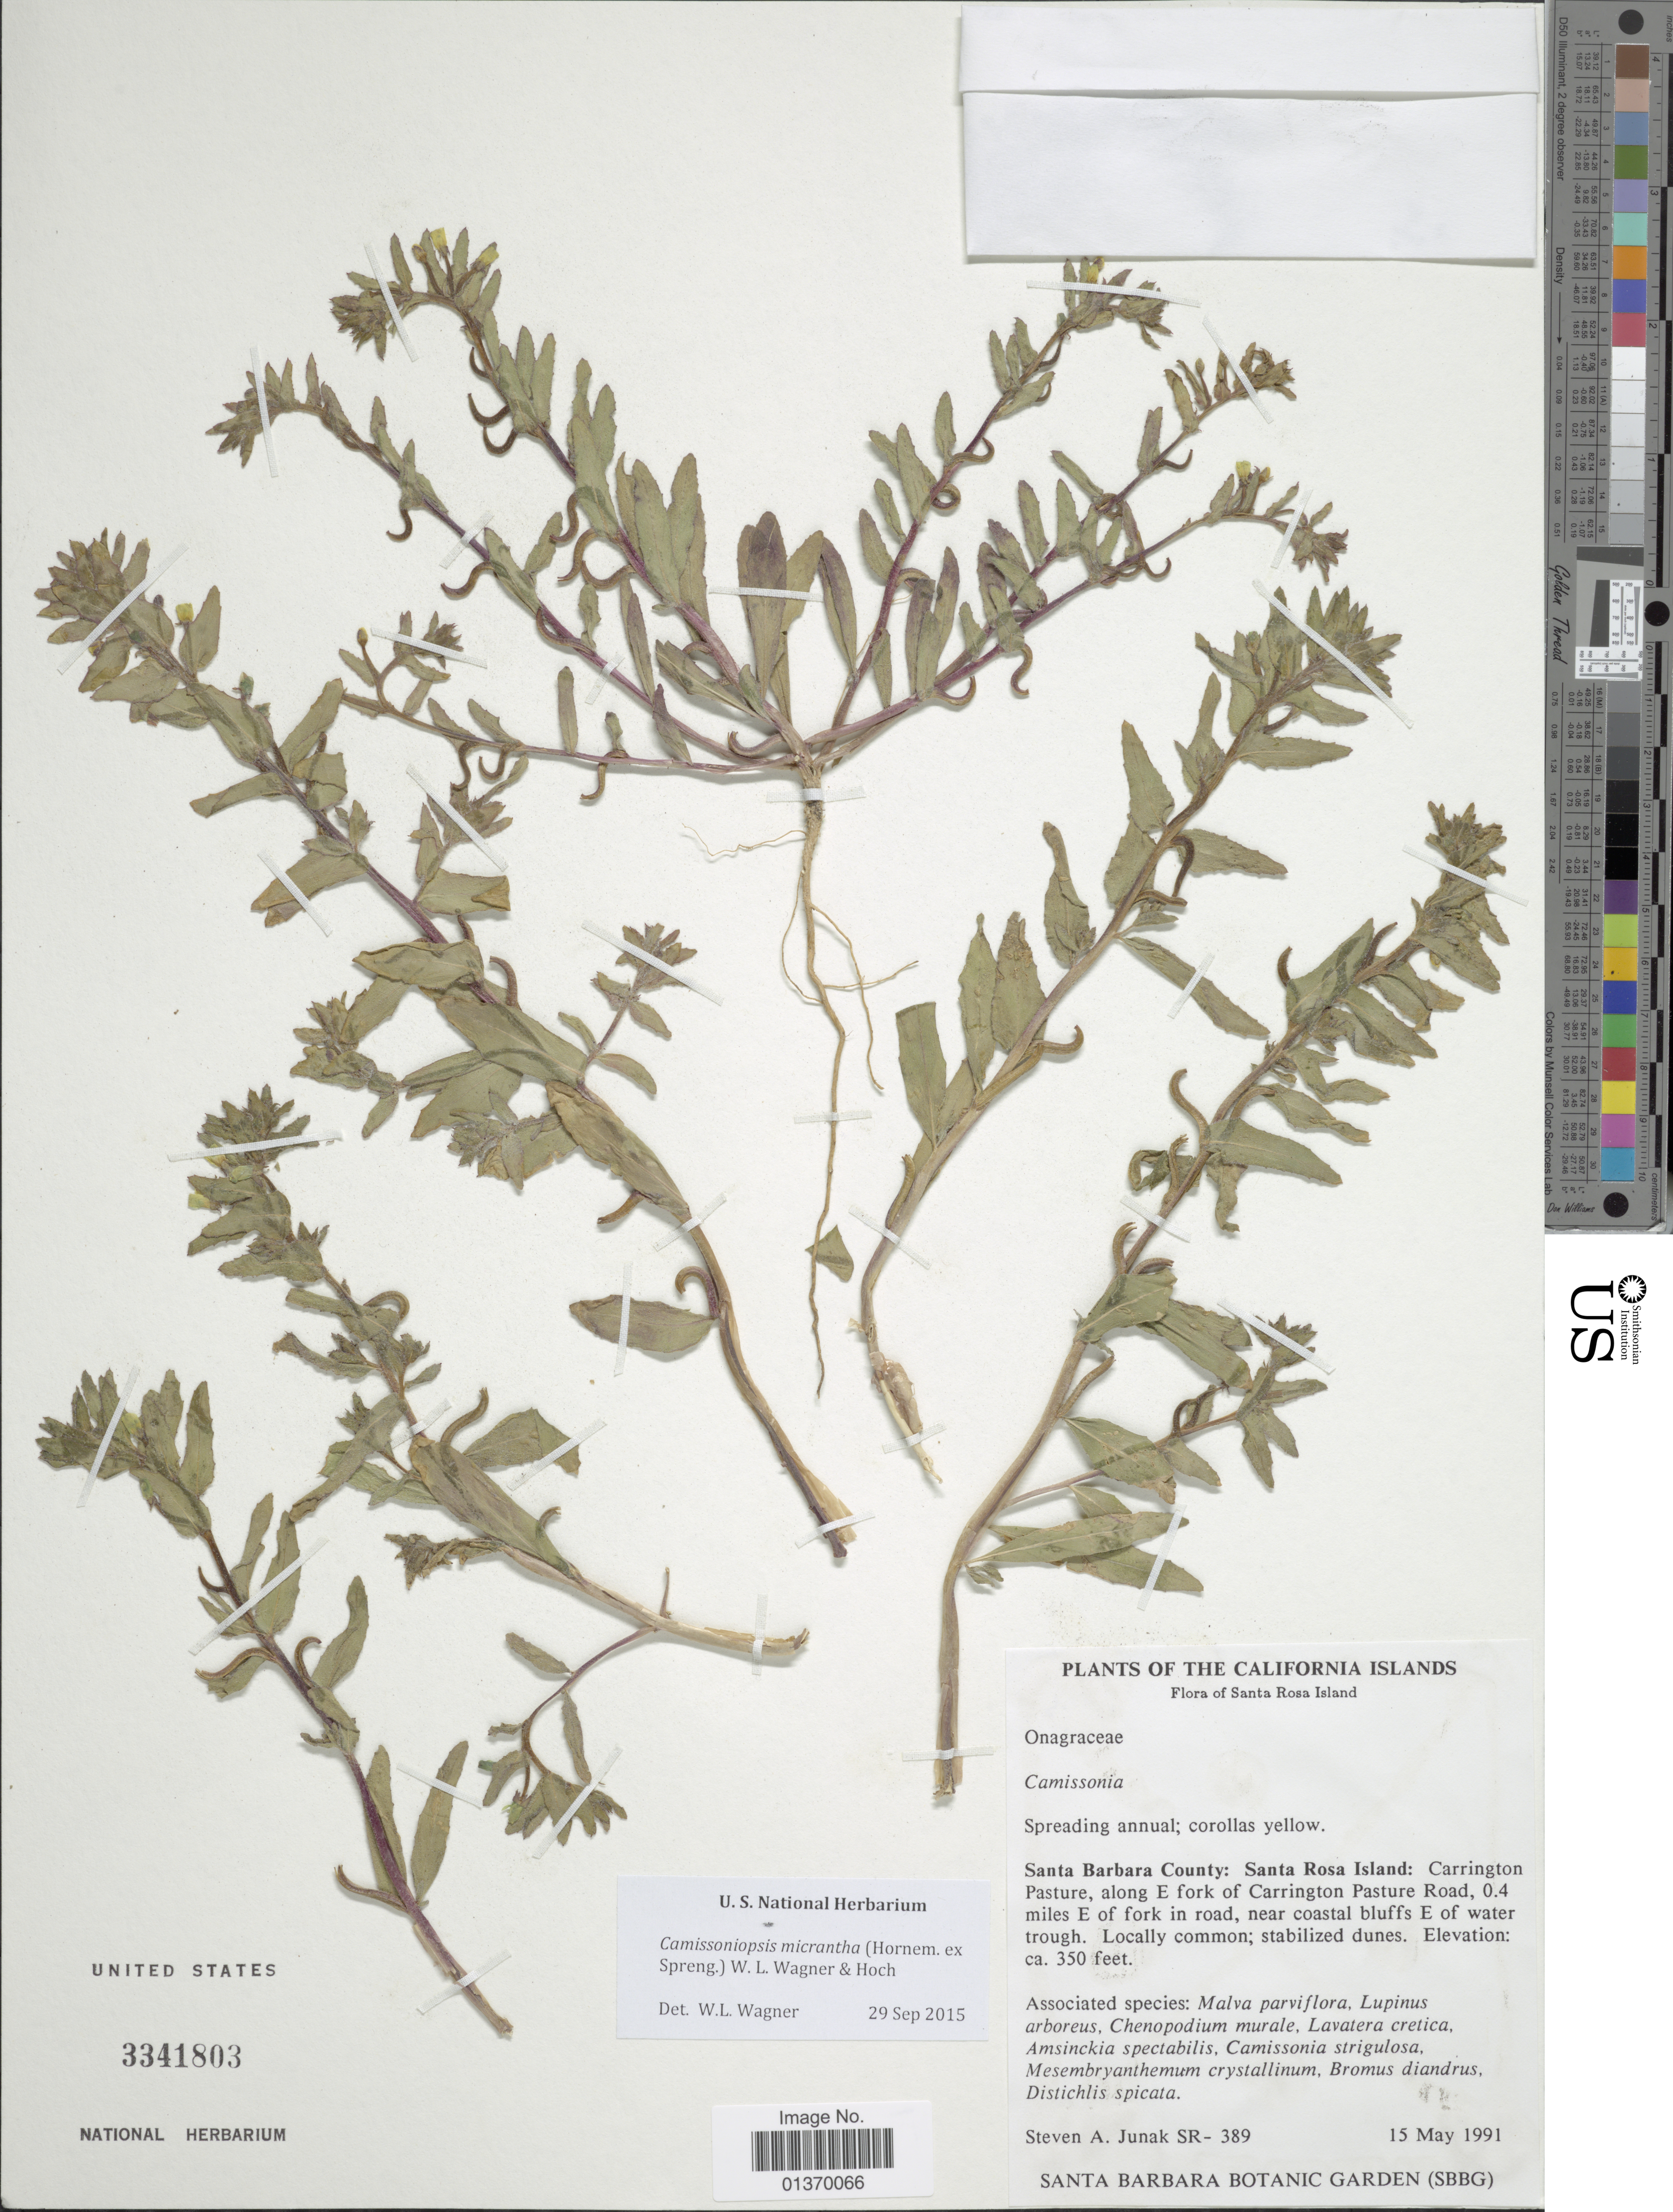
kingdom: Plantae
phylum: Tracheophyta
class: Magnoliopsida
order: Myrtales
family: Onagraceae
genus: Camissoniopsis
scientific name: Camissoniopsis micrantha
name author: (Hornem. ex Spreng.) W.L. Wagner & Hoch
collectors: S. Junak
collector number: SR-389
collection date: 1991-05-15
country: United States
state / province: California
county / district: Santa Barbara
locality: The California Islands, Santa Rosa Island, Santa Barbara County: Santa Rosa Island: Carrington Pasture, along E fork of Carrington Pasture Road, 0.4 miles E of fork in road, near coastal bluffs E of water trough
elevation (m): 107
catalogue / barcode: US 3341803